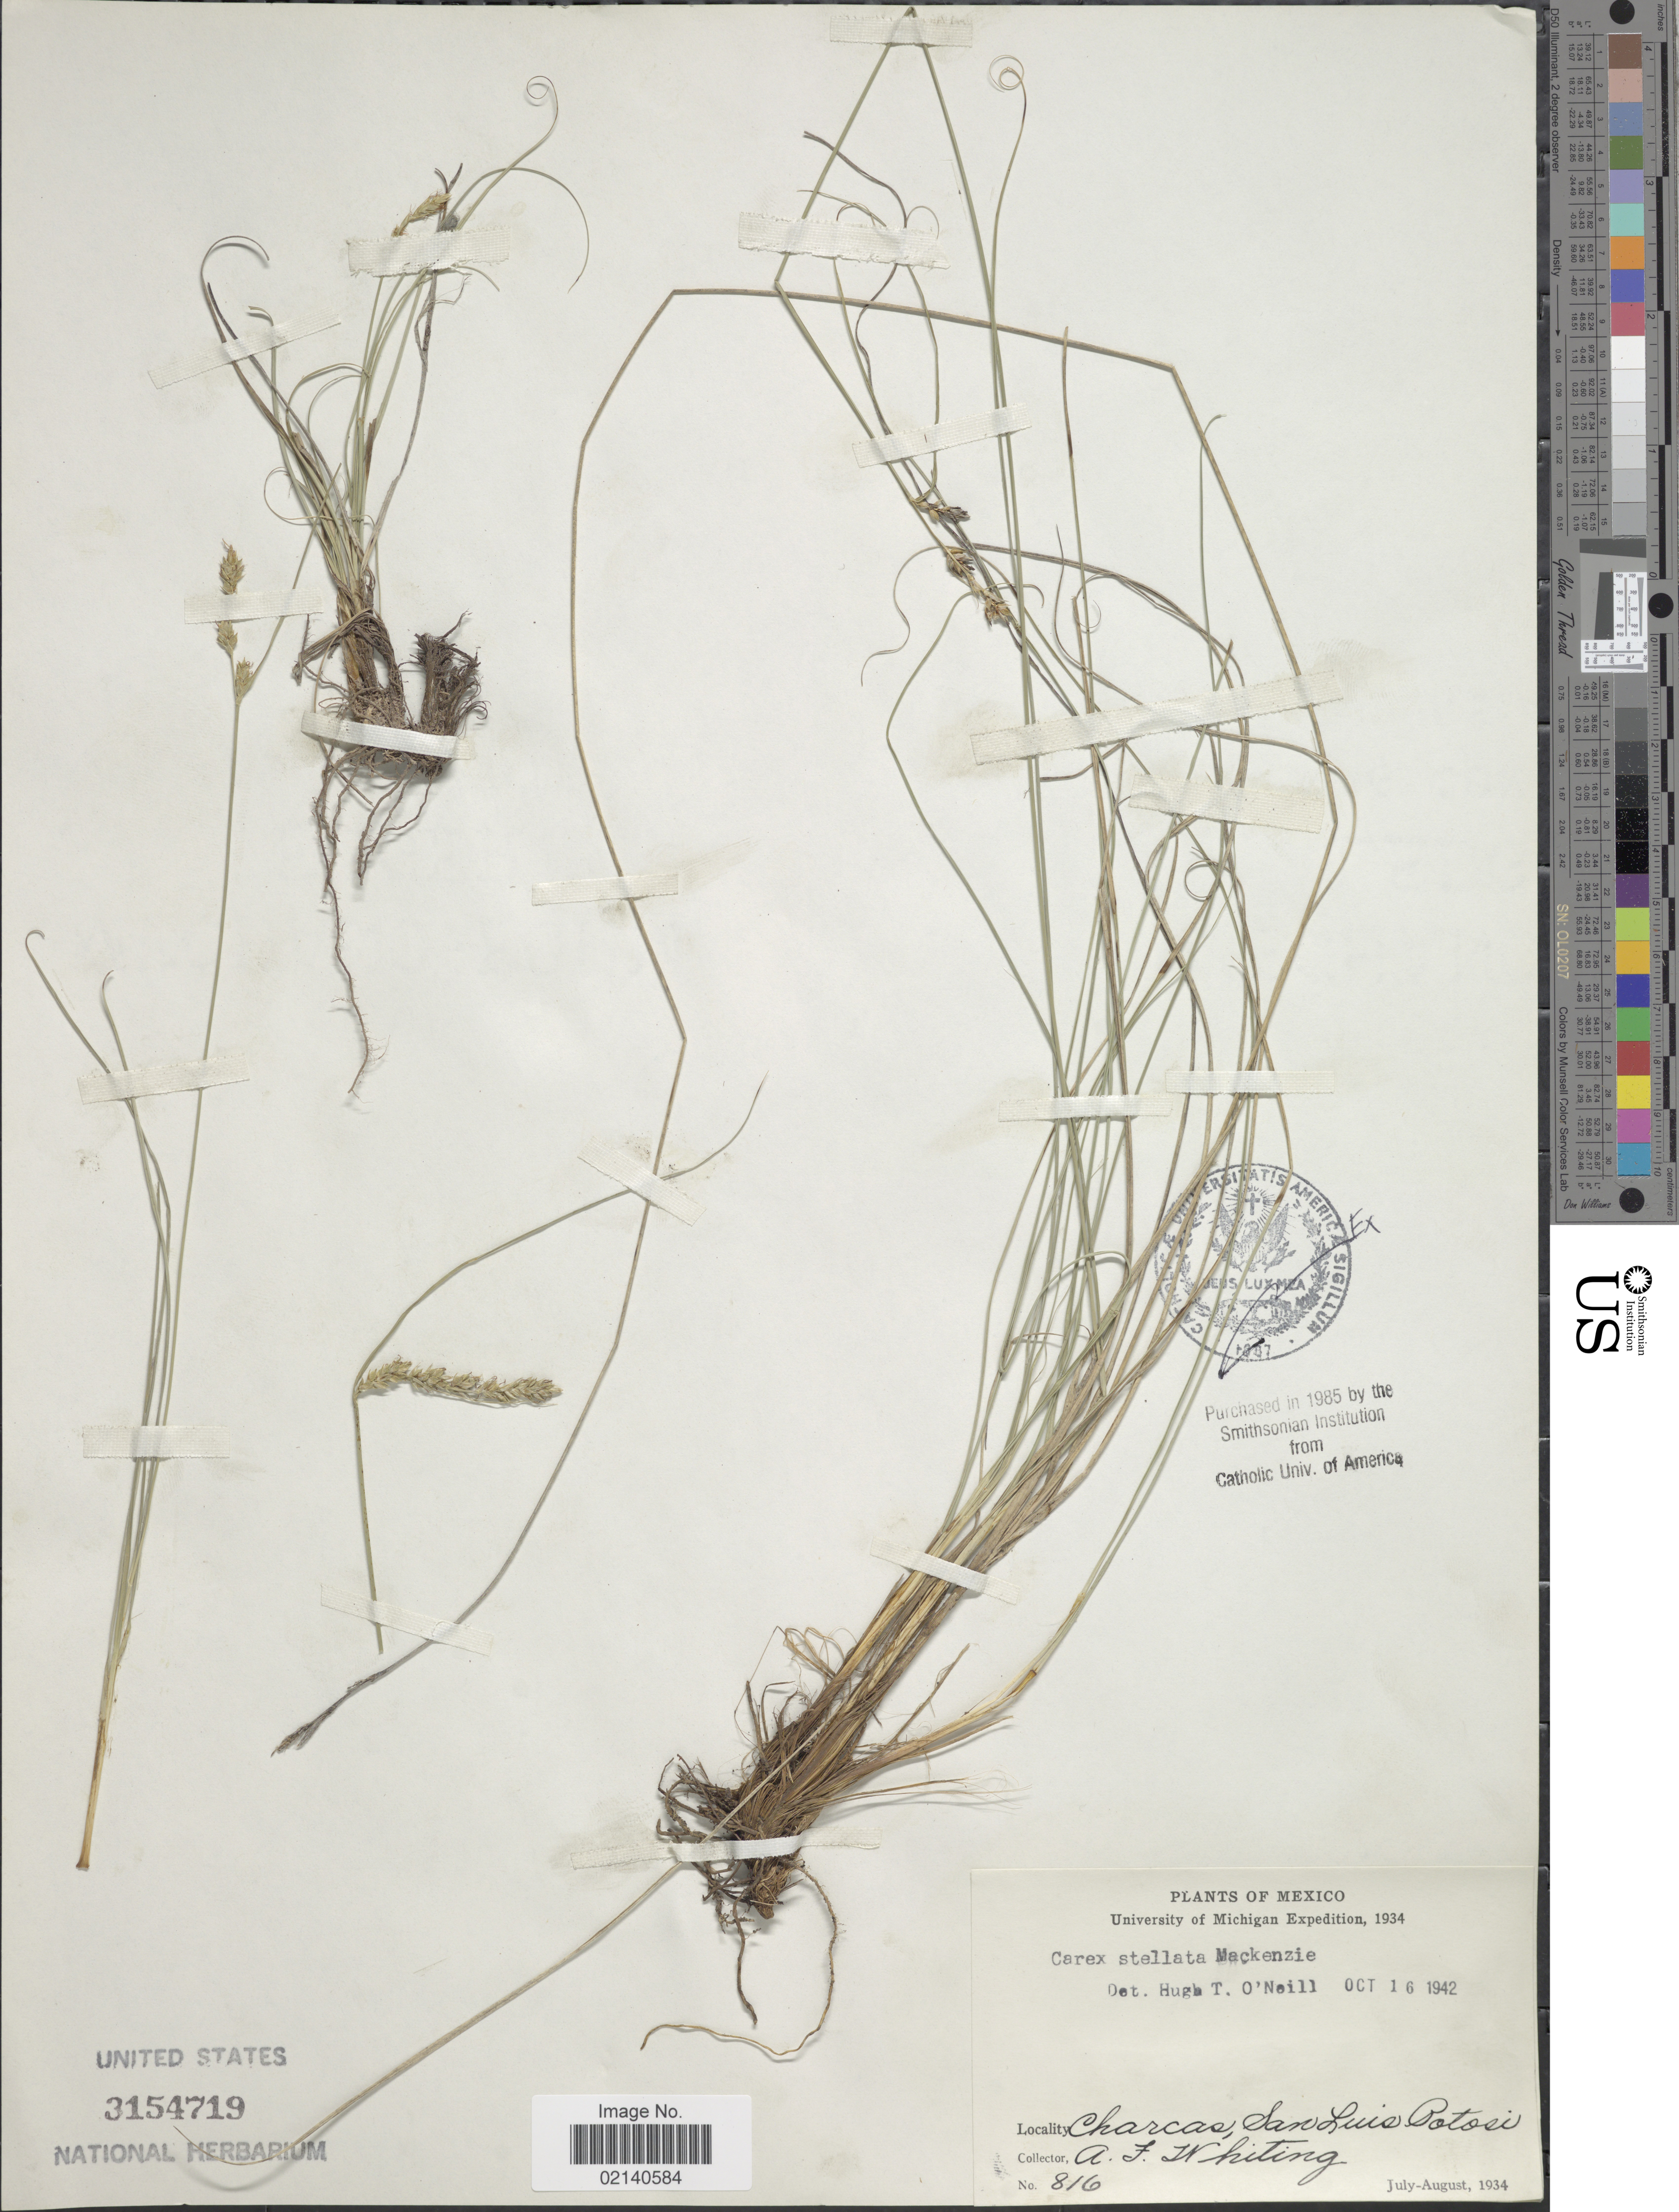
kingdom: Plantae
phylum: Tracheophyta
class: Liliopsida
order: Poales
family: Cyperaceae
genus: Carex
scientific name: Carex schiedeana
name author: Kunze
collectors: A. F. Whiting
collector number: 816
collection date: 1934-07/1934-08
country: Mexico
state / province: San Luis Potosí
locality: Charcas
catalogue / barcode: US 3154719